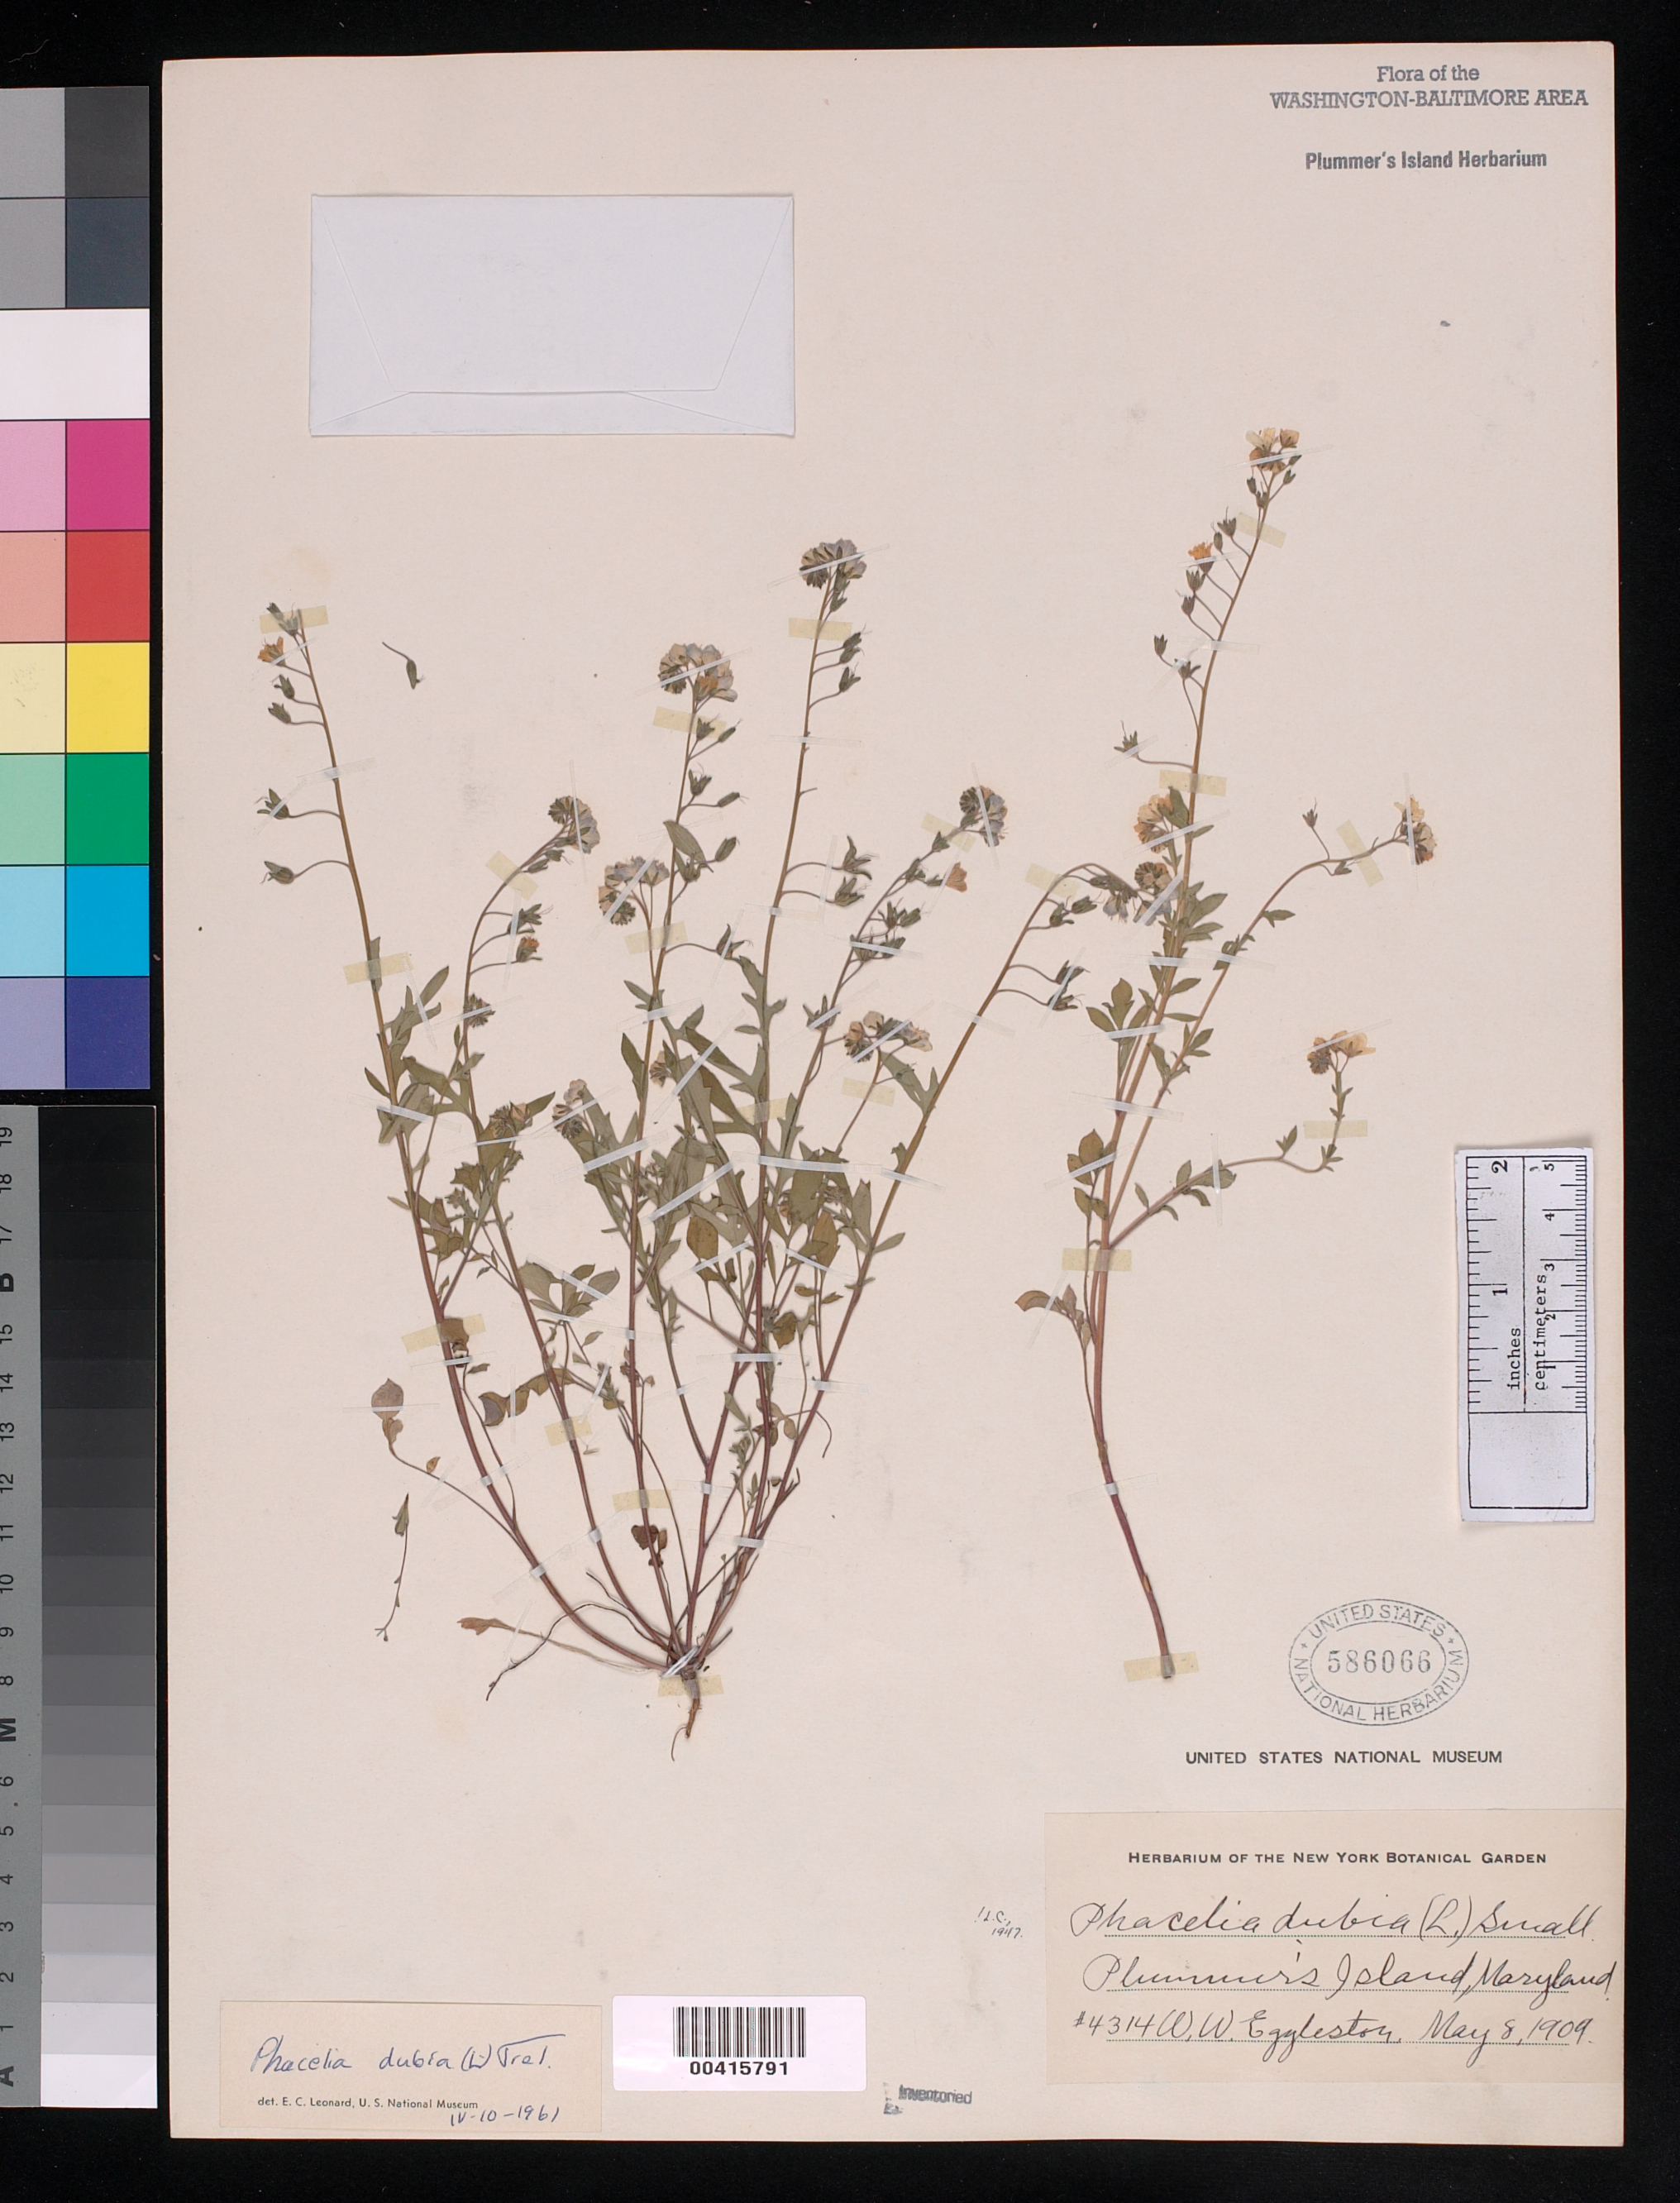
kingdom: Plantae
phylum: Tracheophyta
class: Magnoliopsida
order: Boraginales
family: Hydrophyllaceae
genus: Phacelia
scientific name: Phacelia dubia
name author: (L.) Trel.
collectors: W. W. Eggleston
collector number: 4314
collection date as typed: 08 May 1909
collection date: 1909-05-08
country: United States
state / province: Maryland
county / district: Montgomery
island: Plummers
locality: Plummer's Island C. & O. Canal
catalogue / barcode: US 586066